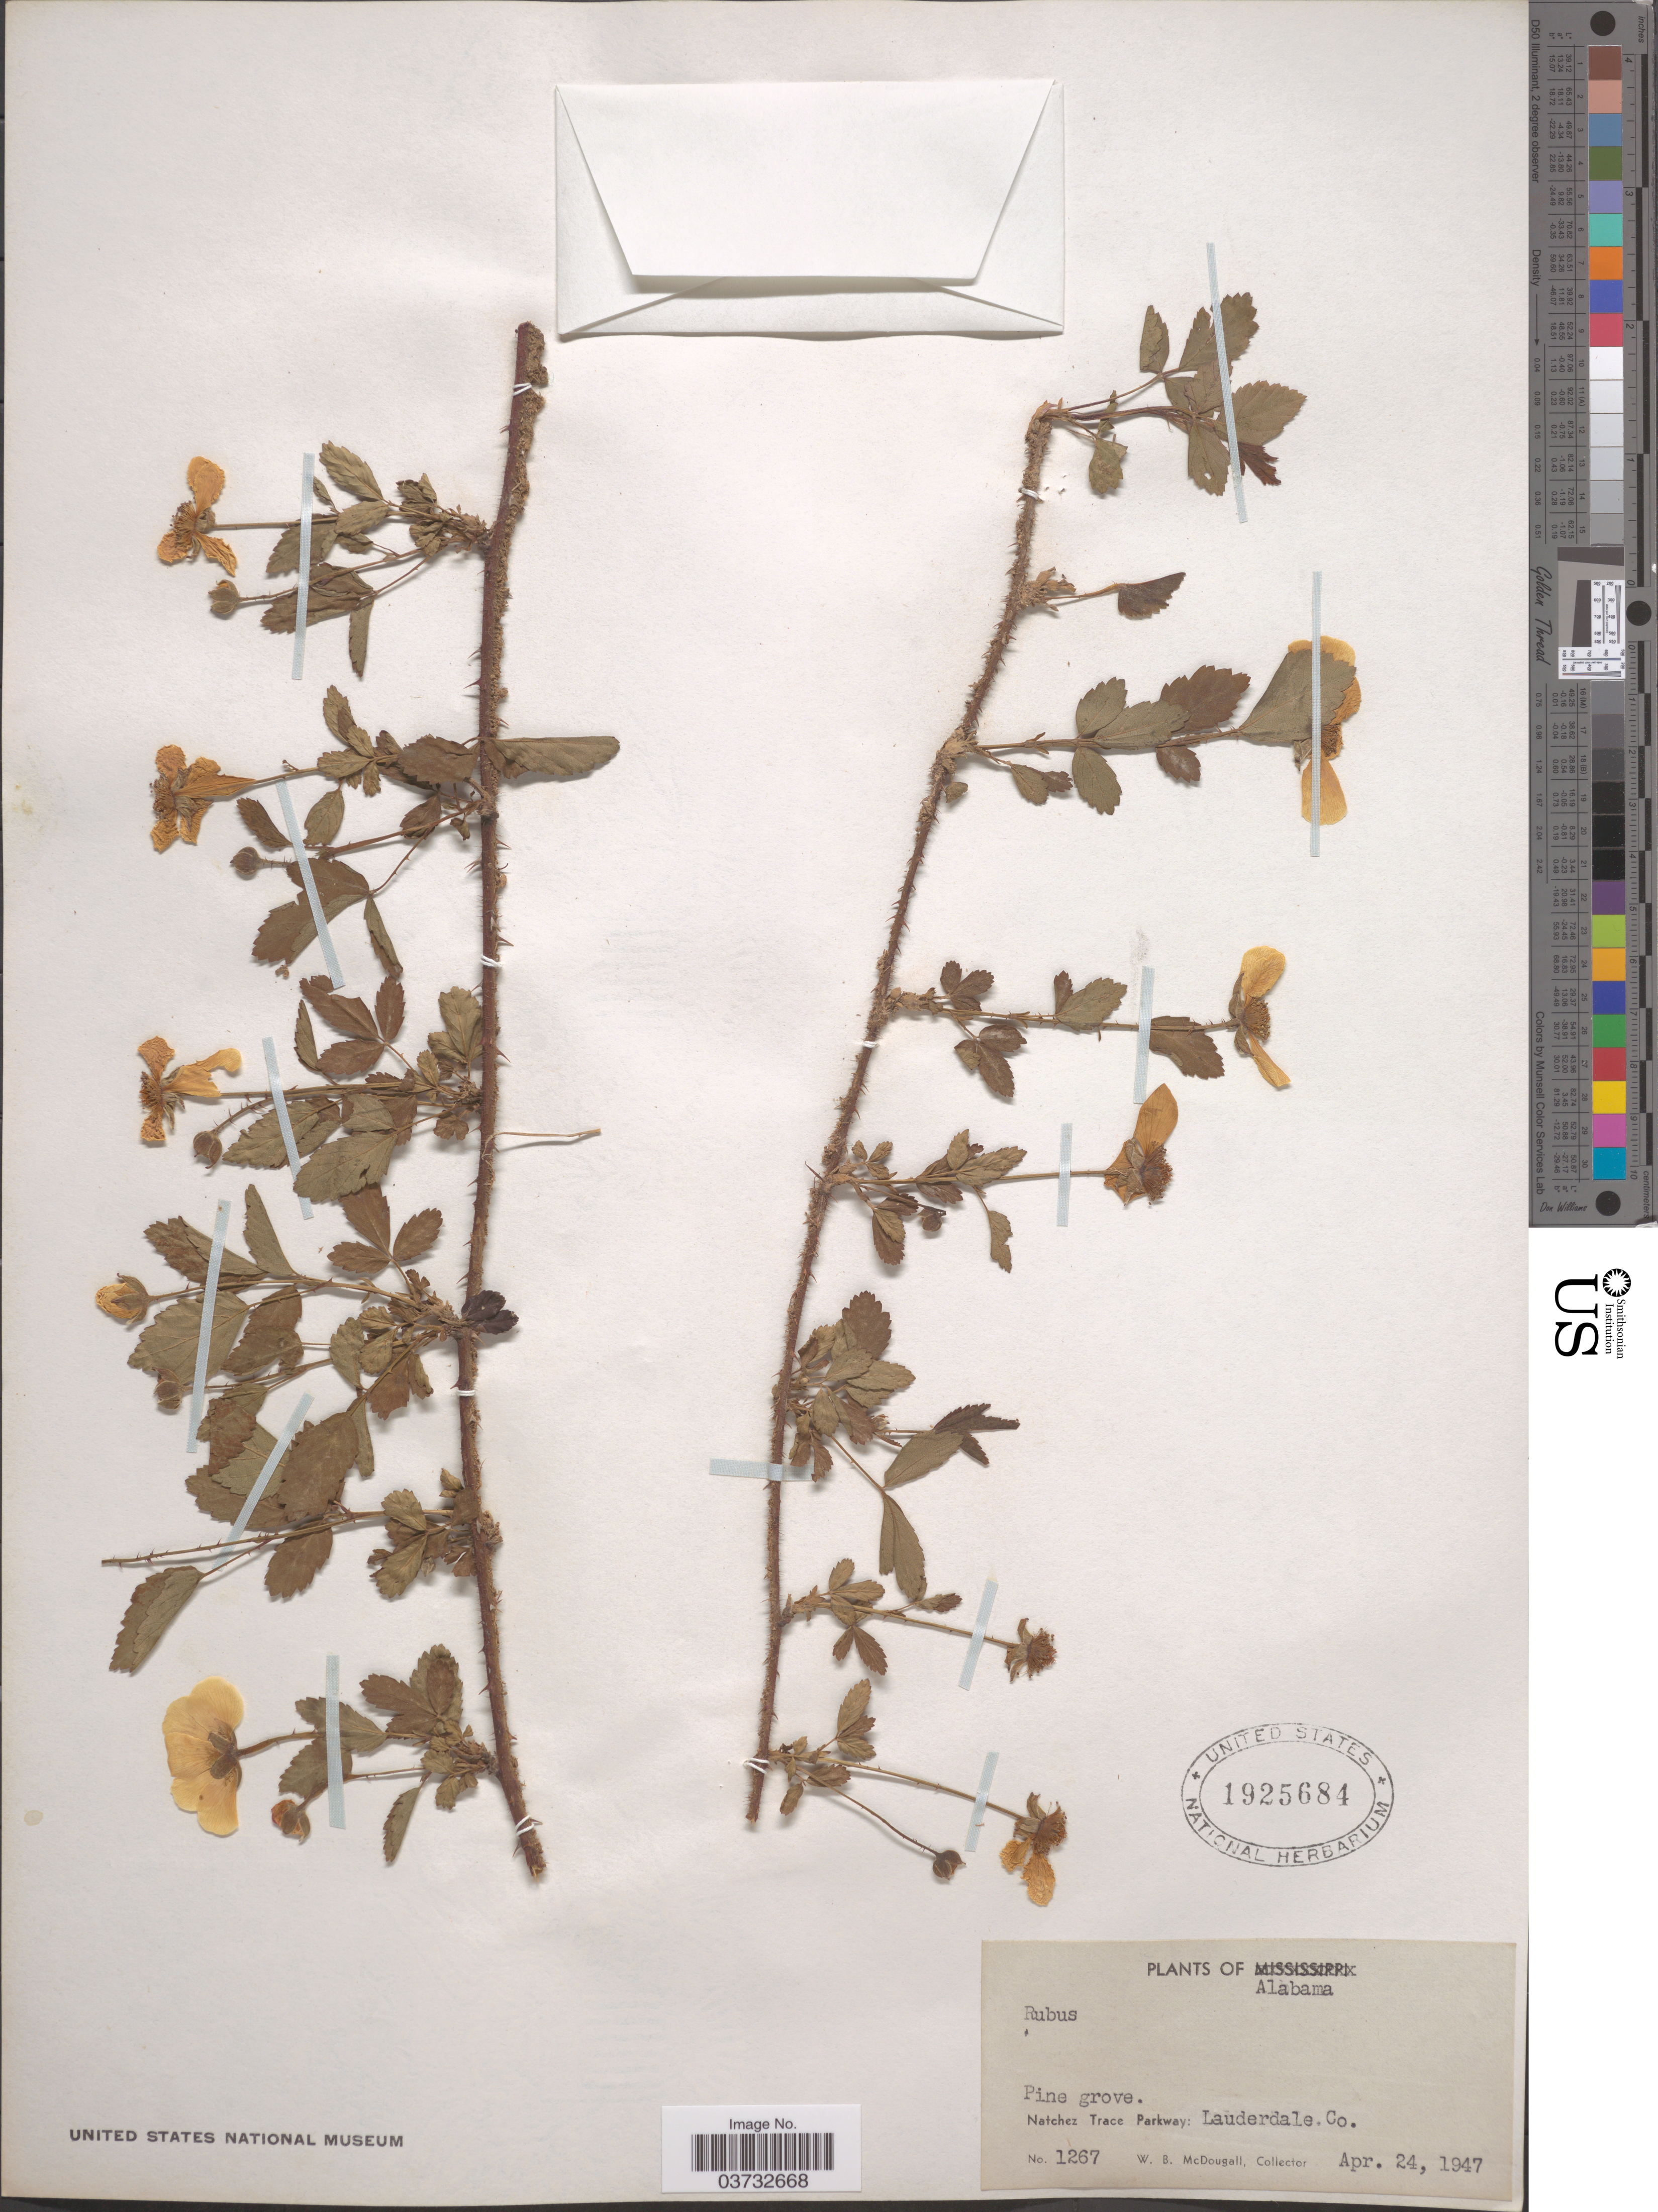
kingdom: Plantae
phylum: Tracheophyta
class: Magnoliopsida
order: Rosales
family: Rosaceae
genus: Rubus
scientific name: Rubus sp.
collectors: W. B. McDougall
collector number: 1267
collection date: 1947-04-24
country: United States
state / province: Alabama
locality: Pine grove. Natchez Trace Parkway: Lauderdale Co.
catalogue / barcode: US 1925684